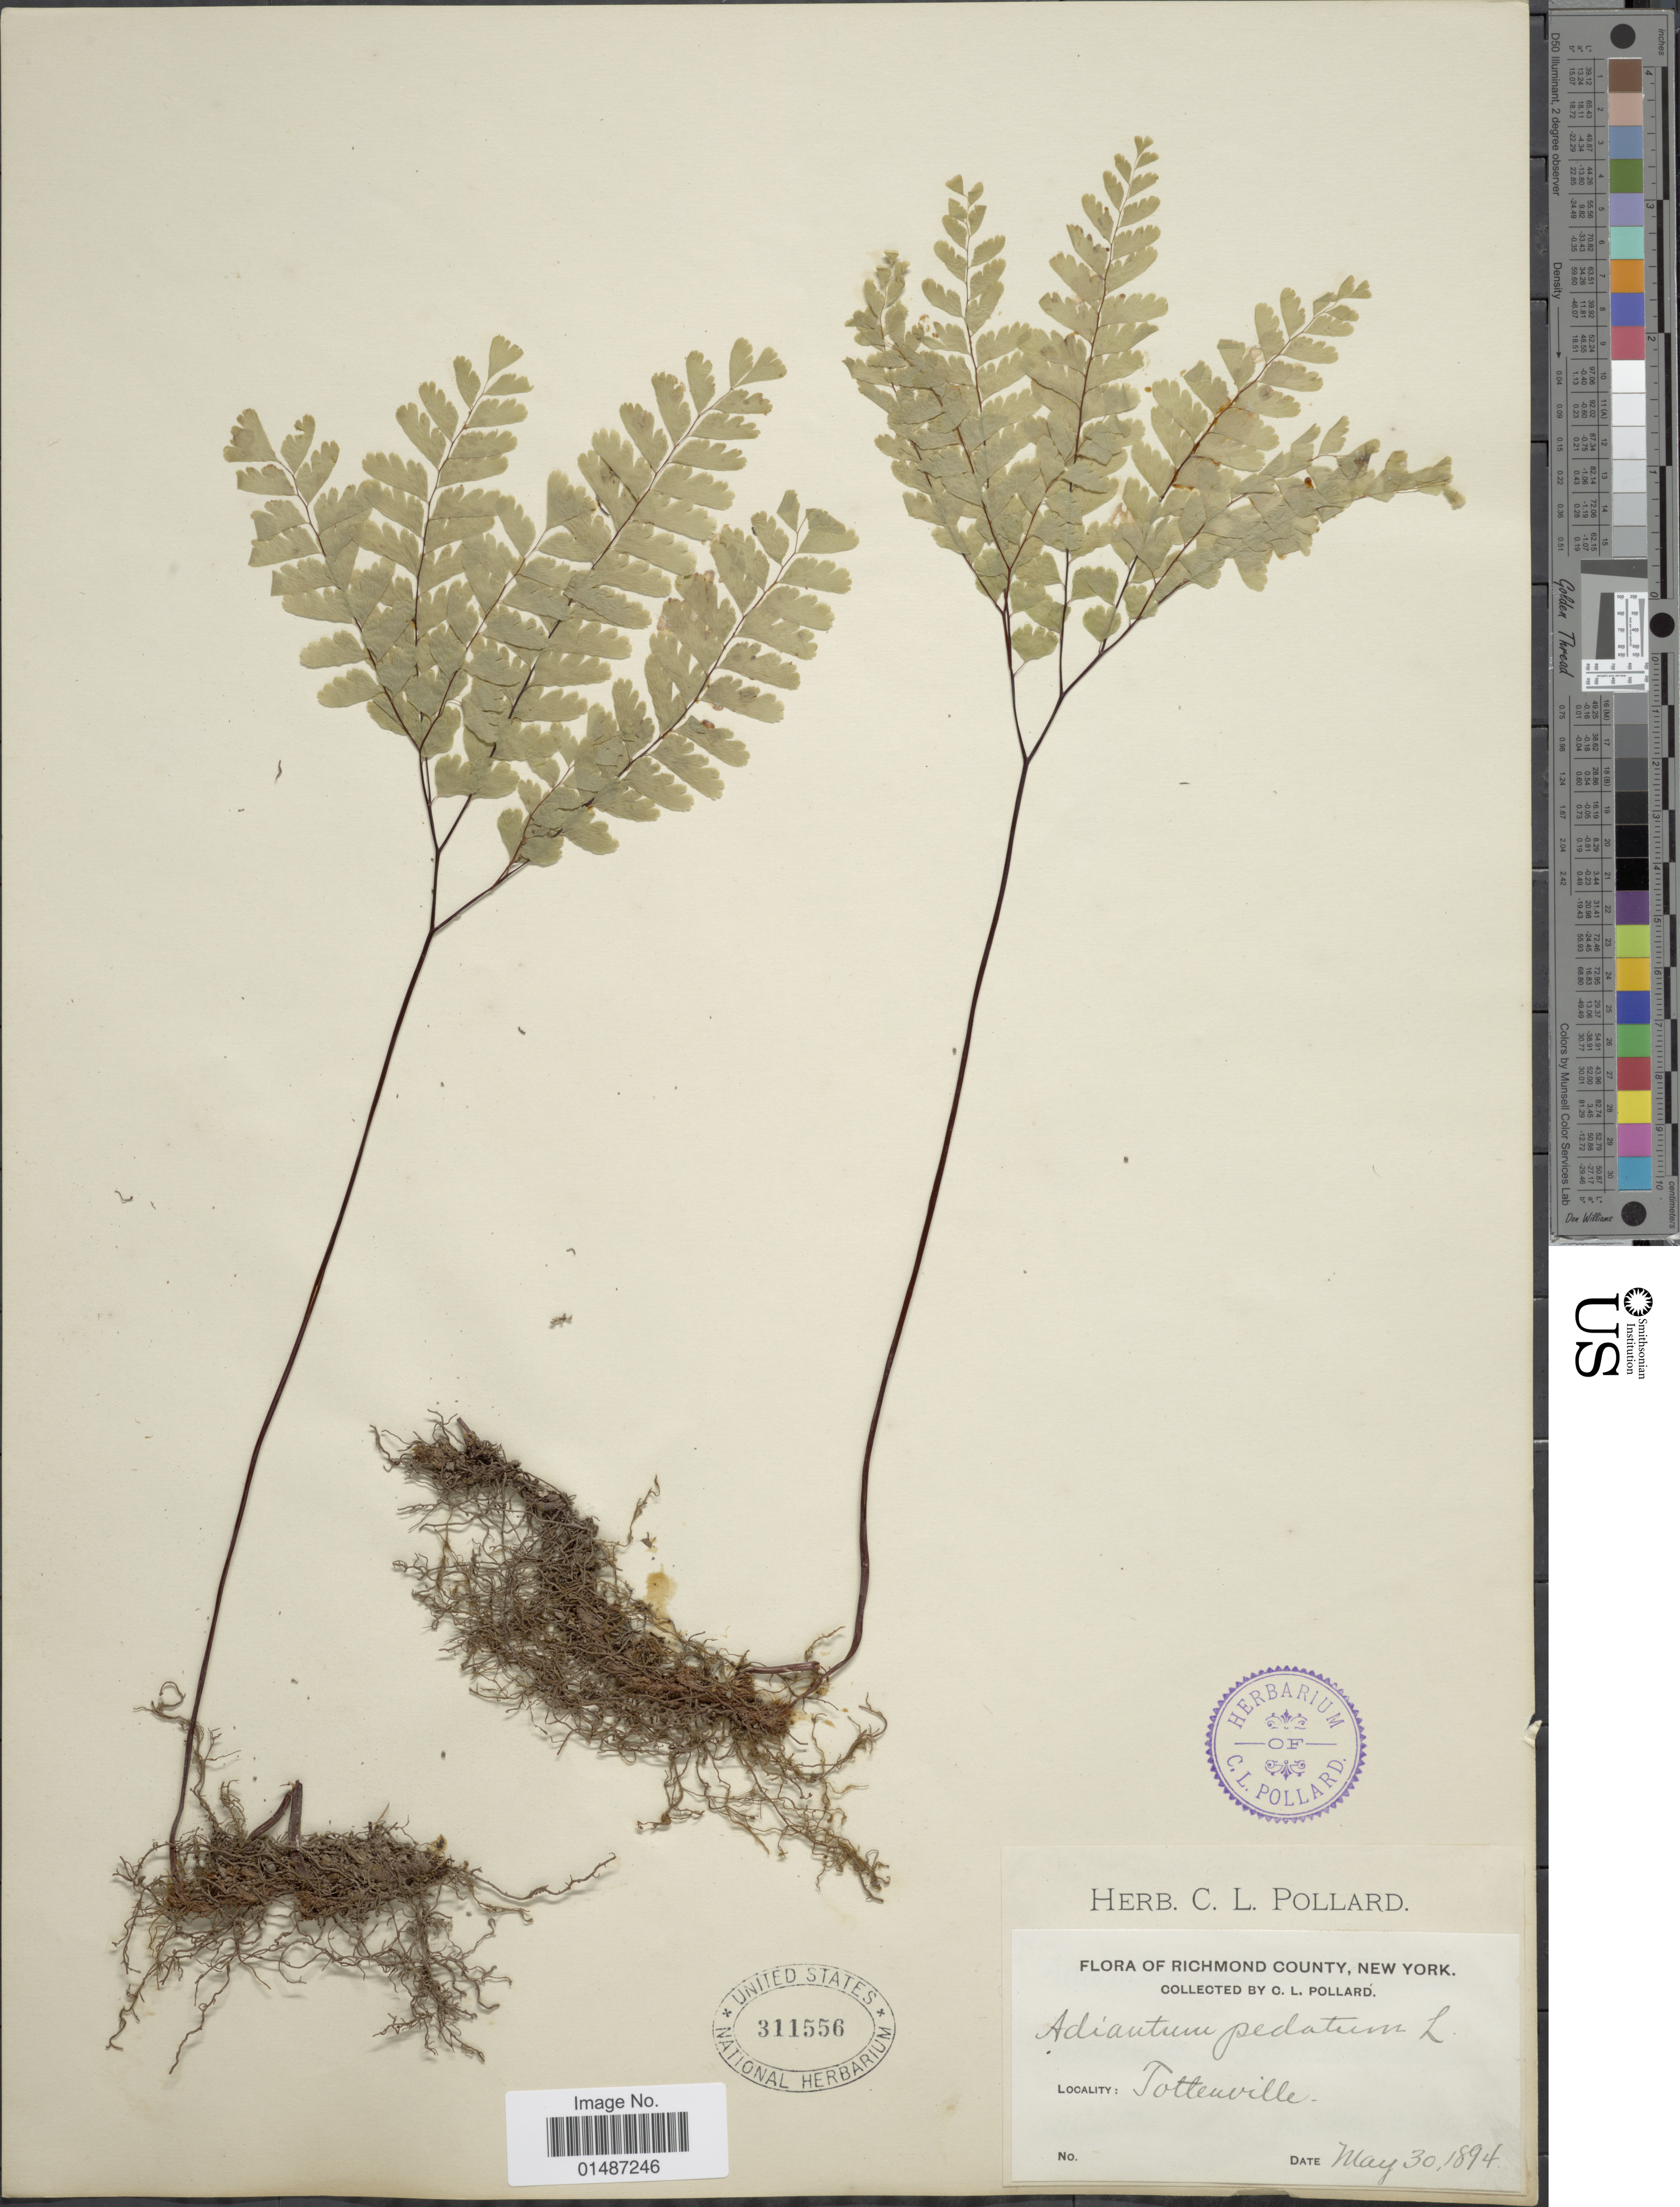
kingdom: Plantae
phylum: Tracheophyta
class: Polypodiopsida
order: Polypodiales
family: Pteridaceae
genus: Adiantum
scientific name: Adiantum pedatum var. pedatum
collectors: C. L. Pollard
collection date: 1894-05-30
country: United States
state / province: New York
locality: Richmond County. Tottenville.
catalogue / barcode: US 311556